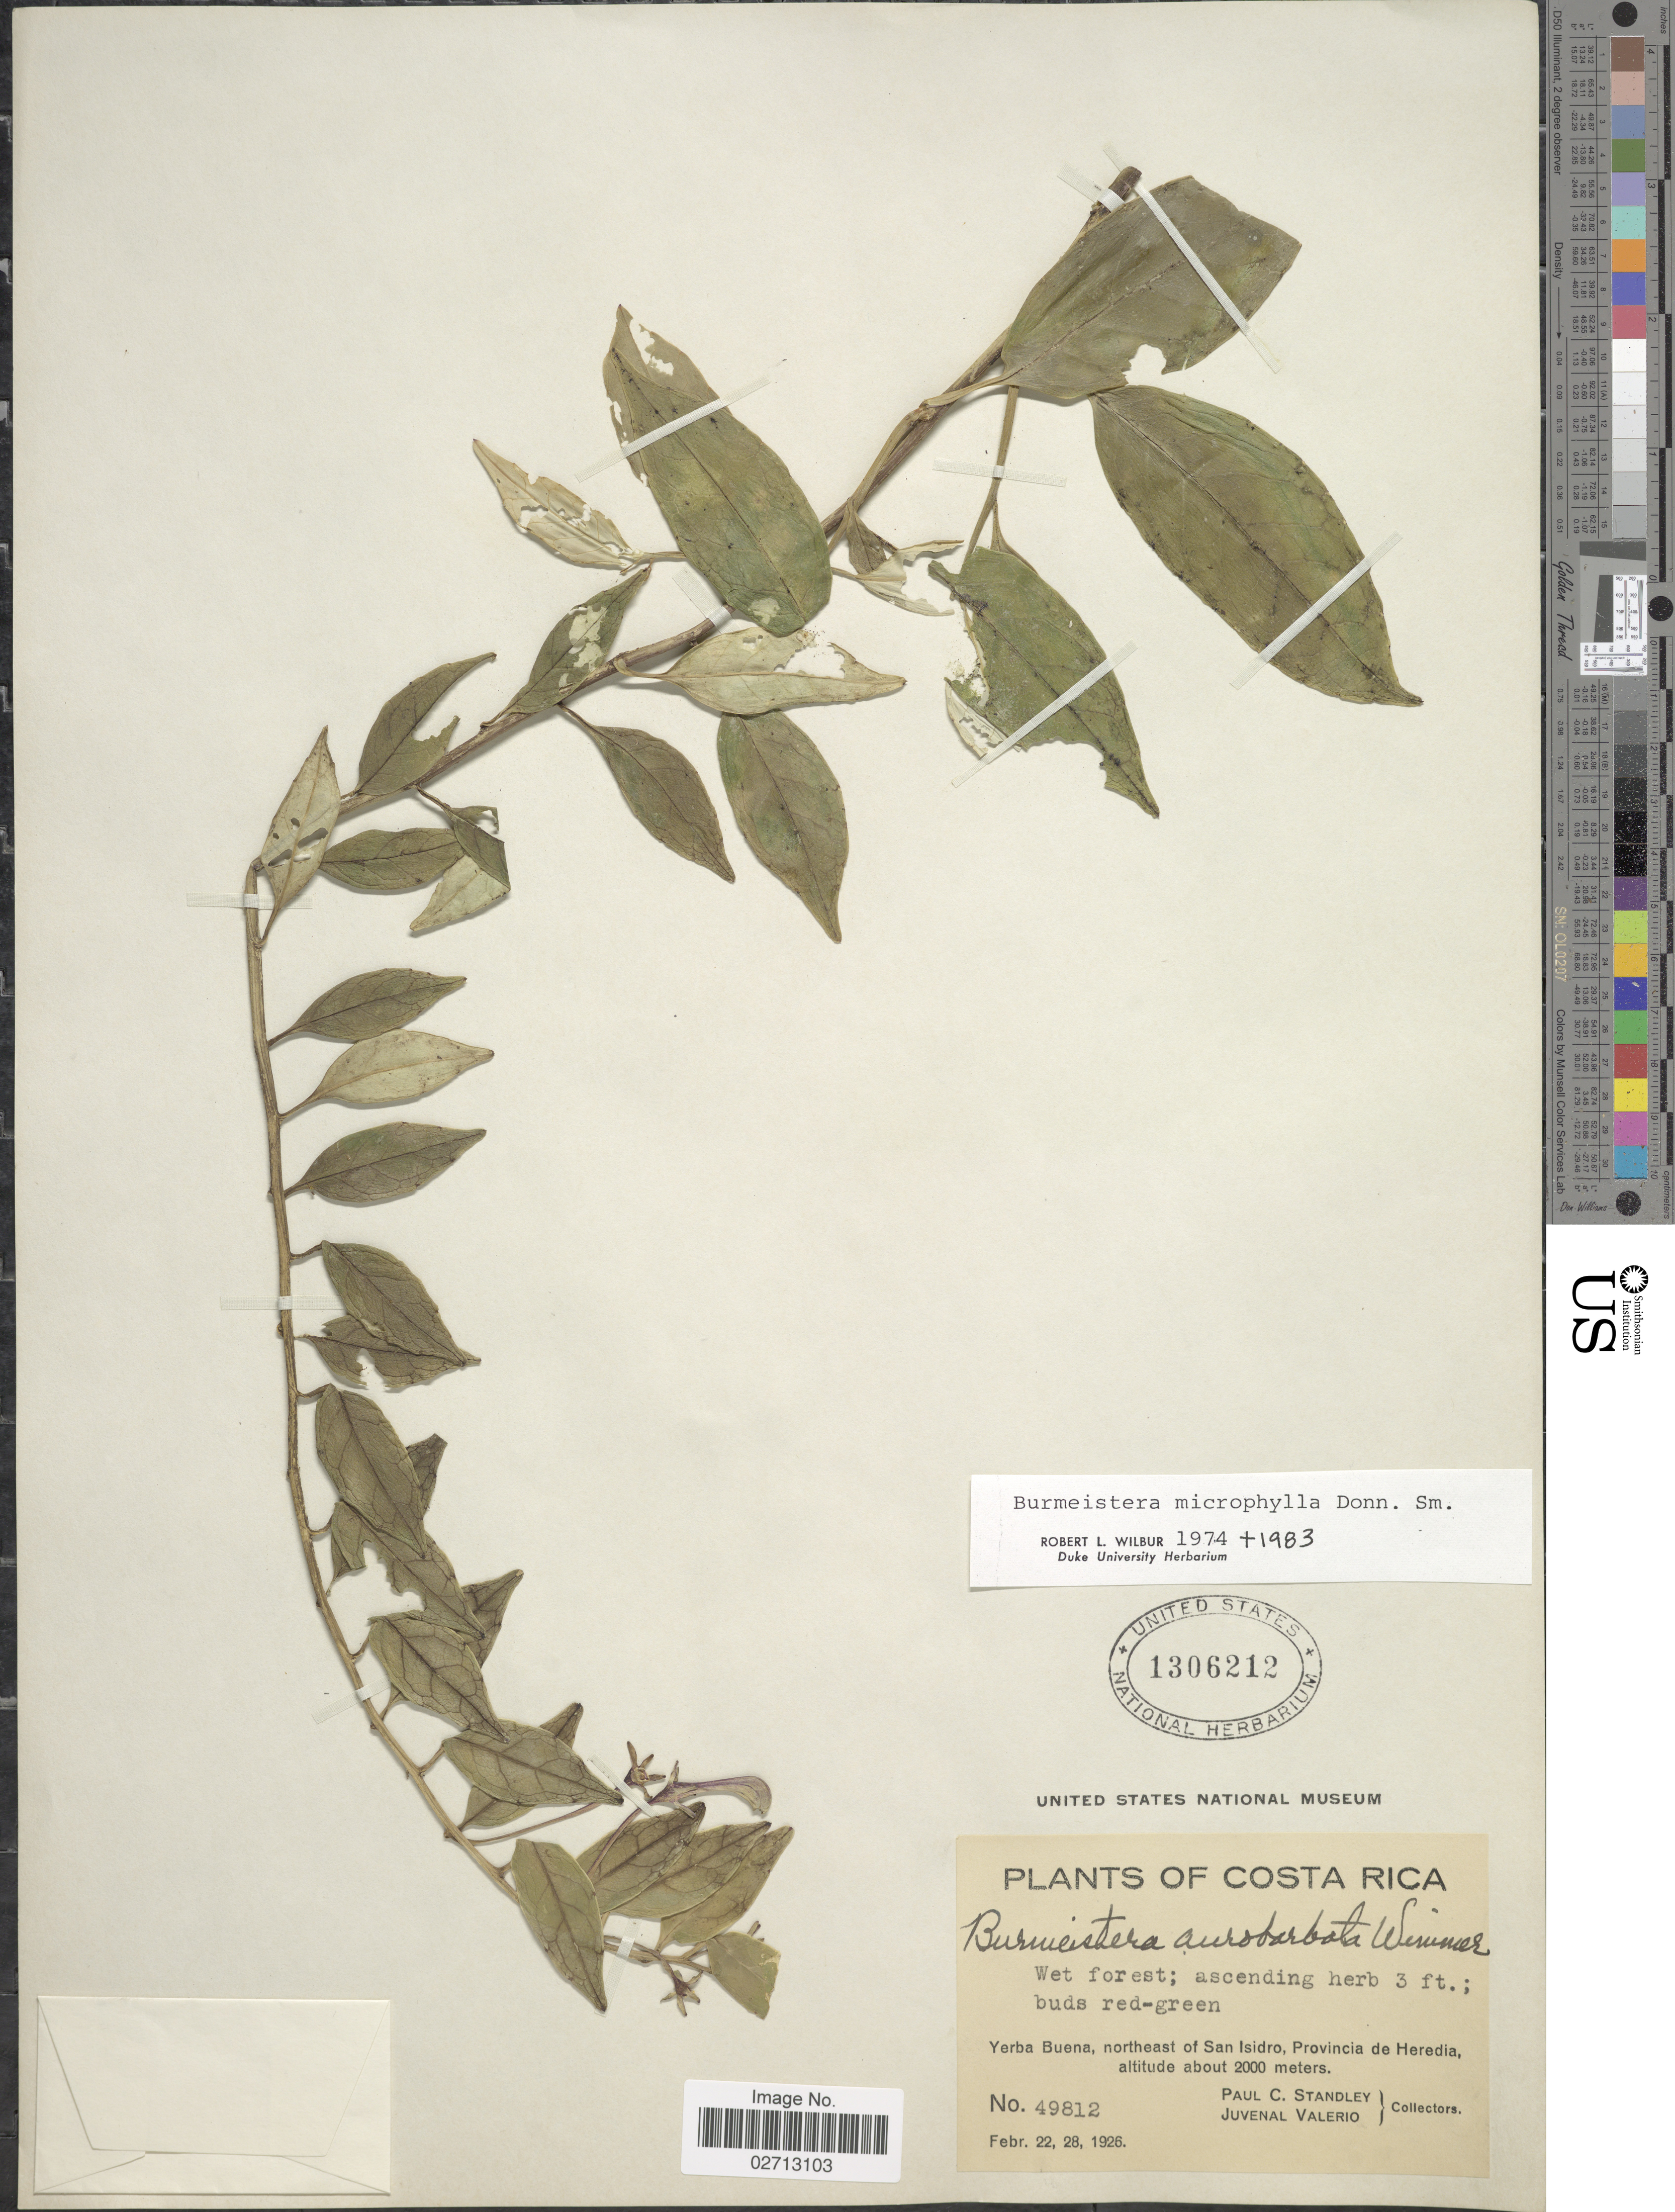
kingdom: Plantae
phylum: Tracheophyta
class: Magnoliopsida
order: Asterales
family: Campanulaceae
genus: Burmeistera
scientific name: Burmeistera microphylla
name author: Donn. Sm.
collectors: P. C. Standley & J. Valerio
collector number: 49812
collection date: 1926-02-22/1926-02-28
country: Costa Rica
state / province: Heredia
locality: Yerba Buena, northeast of San Isidro.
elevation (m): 2000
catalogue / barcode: US 1306212